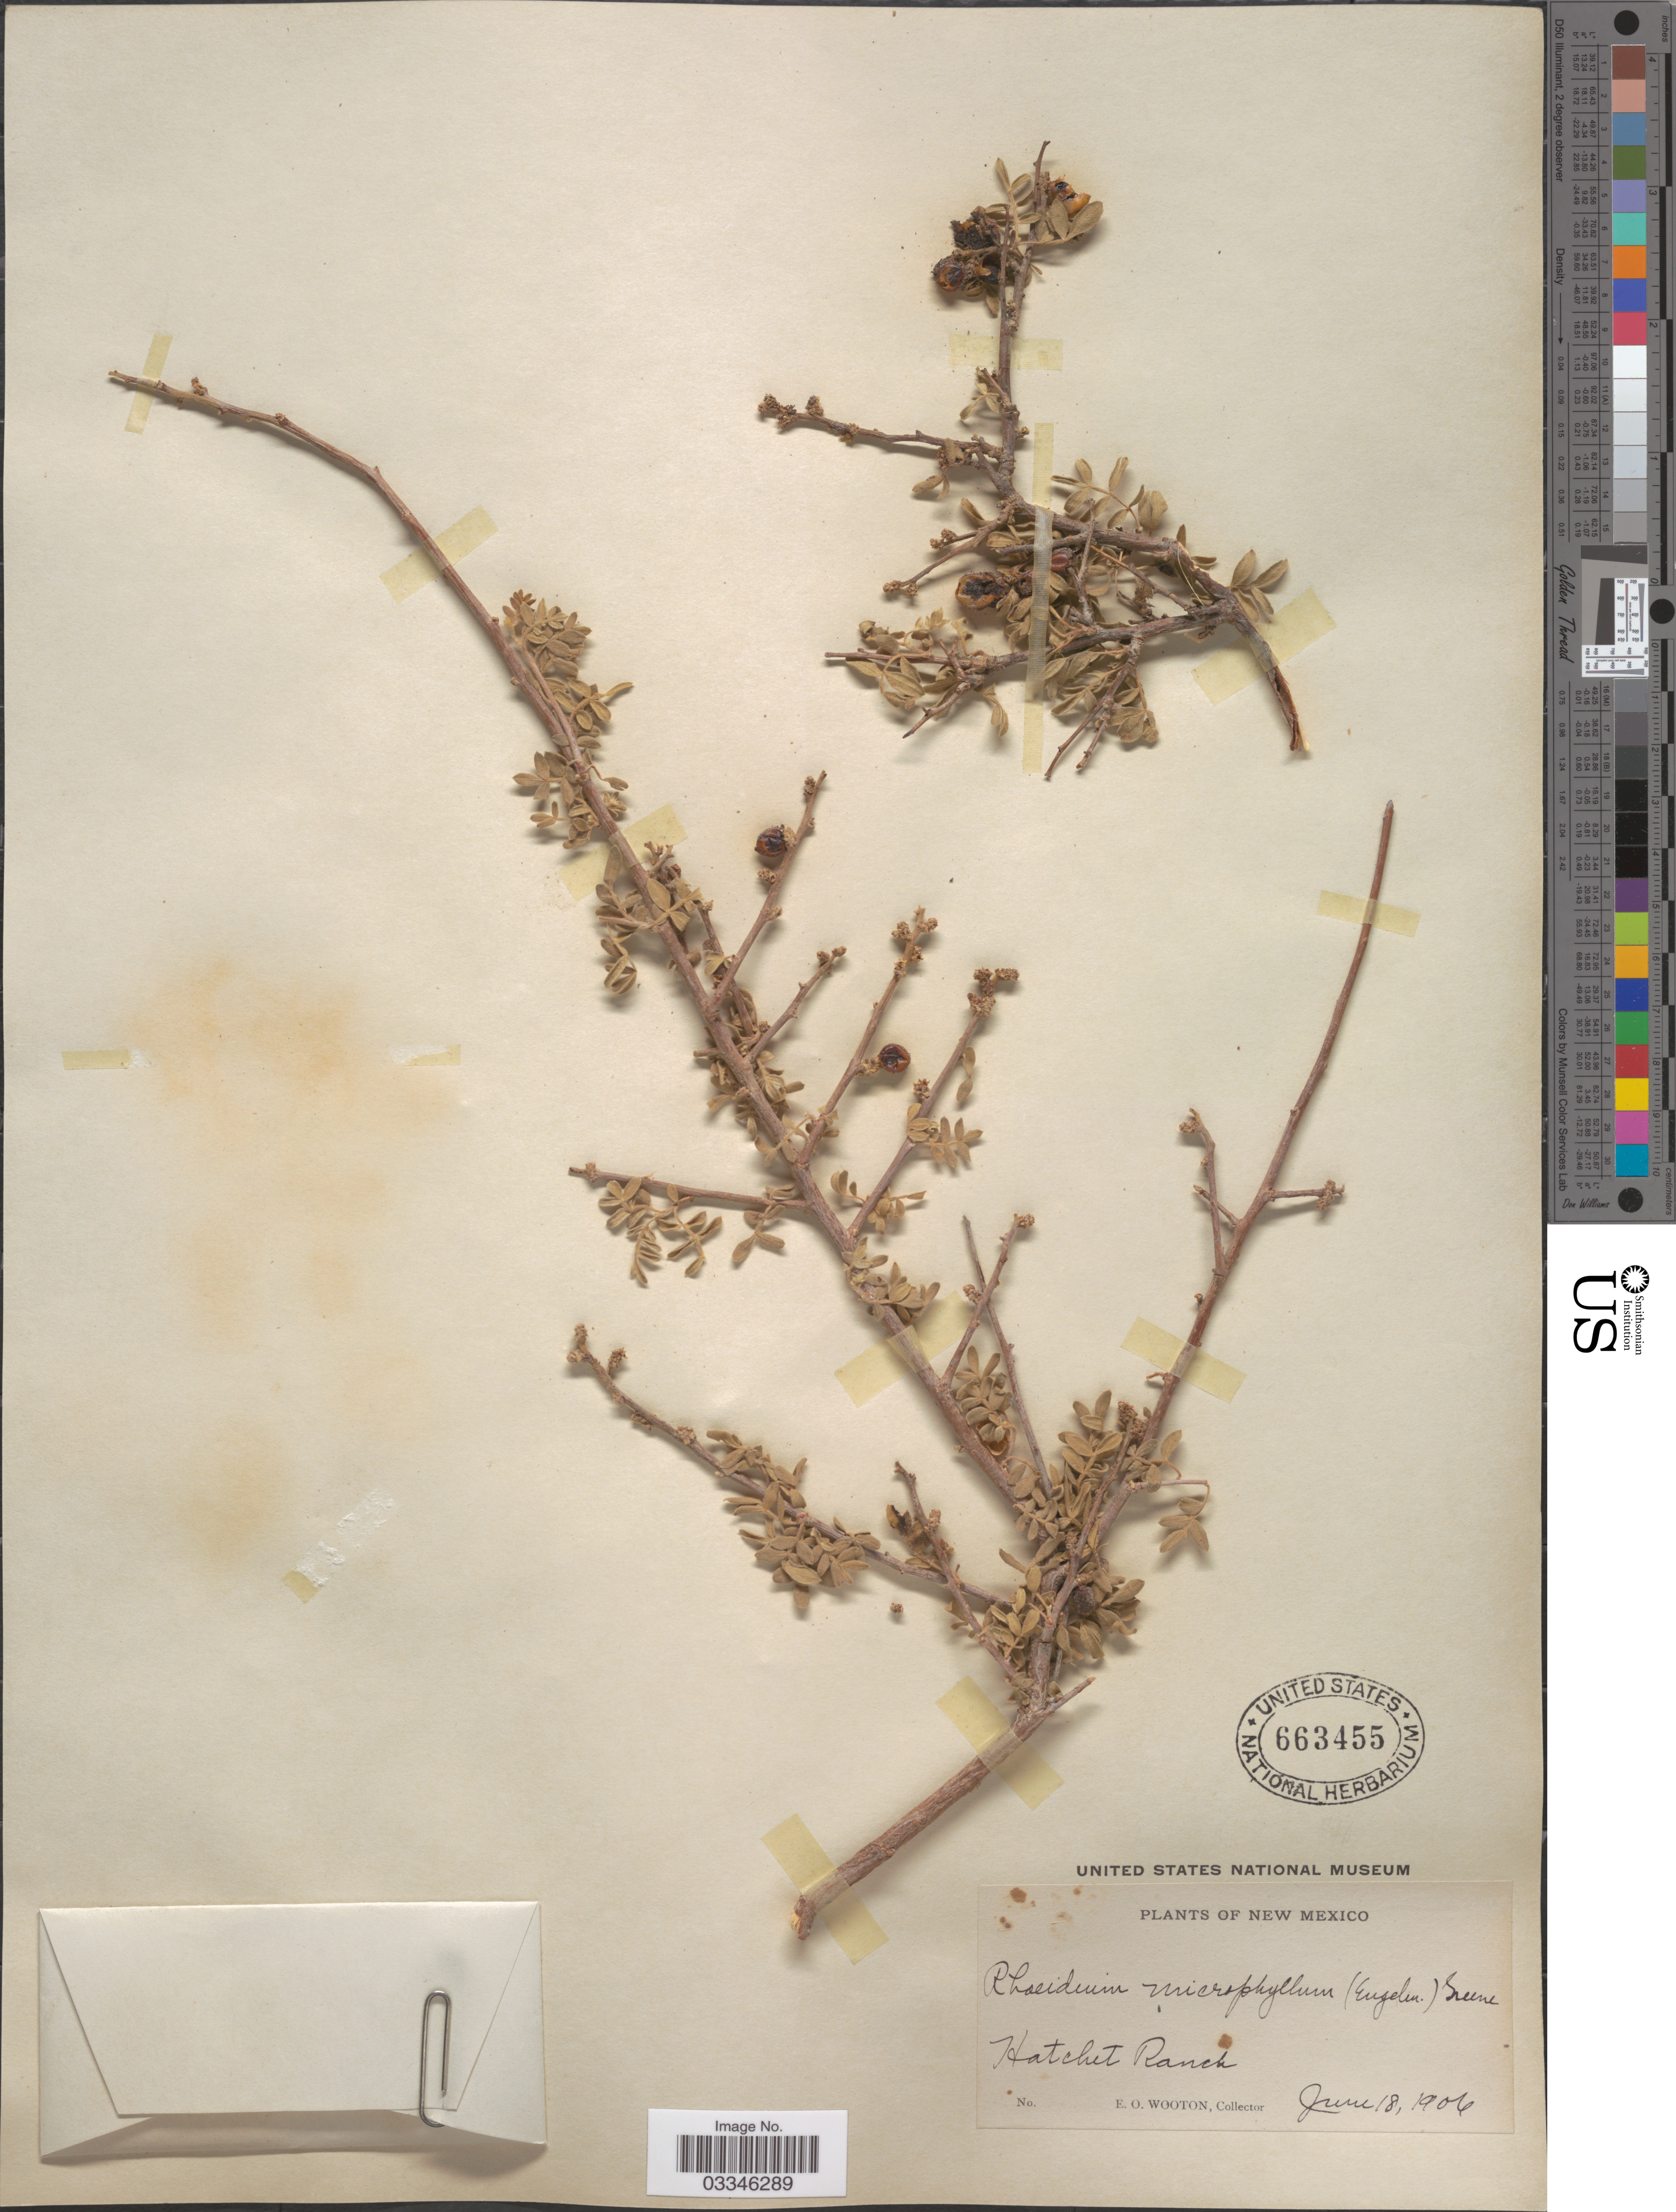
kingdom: Plantae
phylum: Tracheophyta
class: Magnoliopsida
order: Sapindales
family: Anacardiaceae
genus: Rhus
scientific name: Rhus microphylla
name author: Engelm.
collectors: E. O. Wooton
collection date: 1906-06-18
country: United States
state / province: New Mexico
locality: Hatchet Ranch.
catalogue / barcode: US 663455